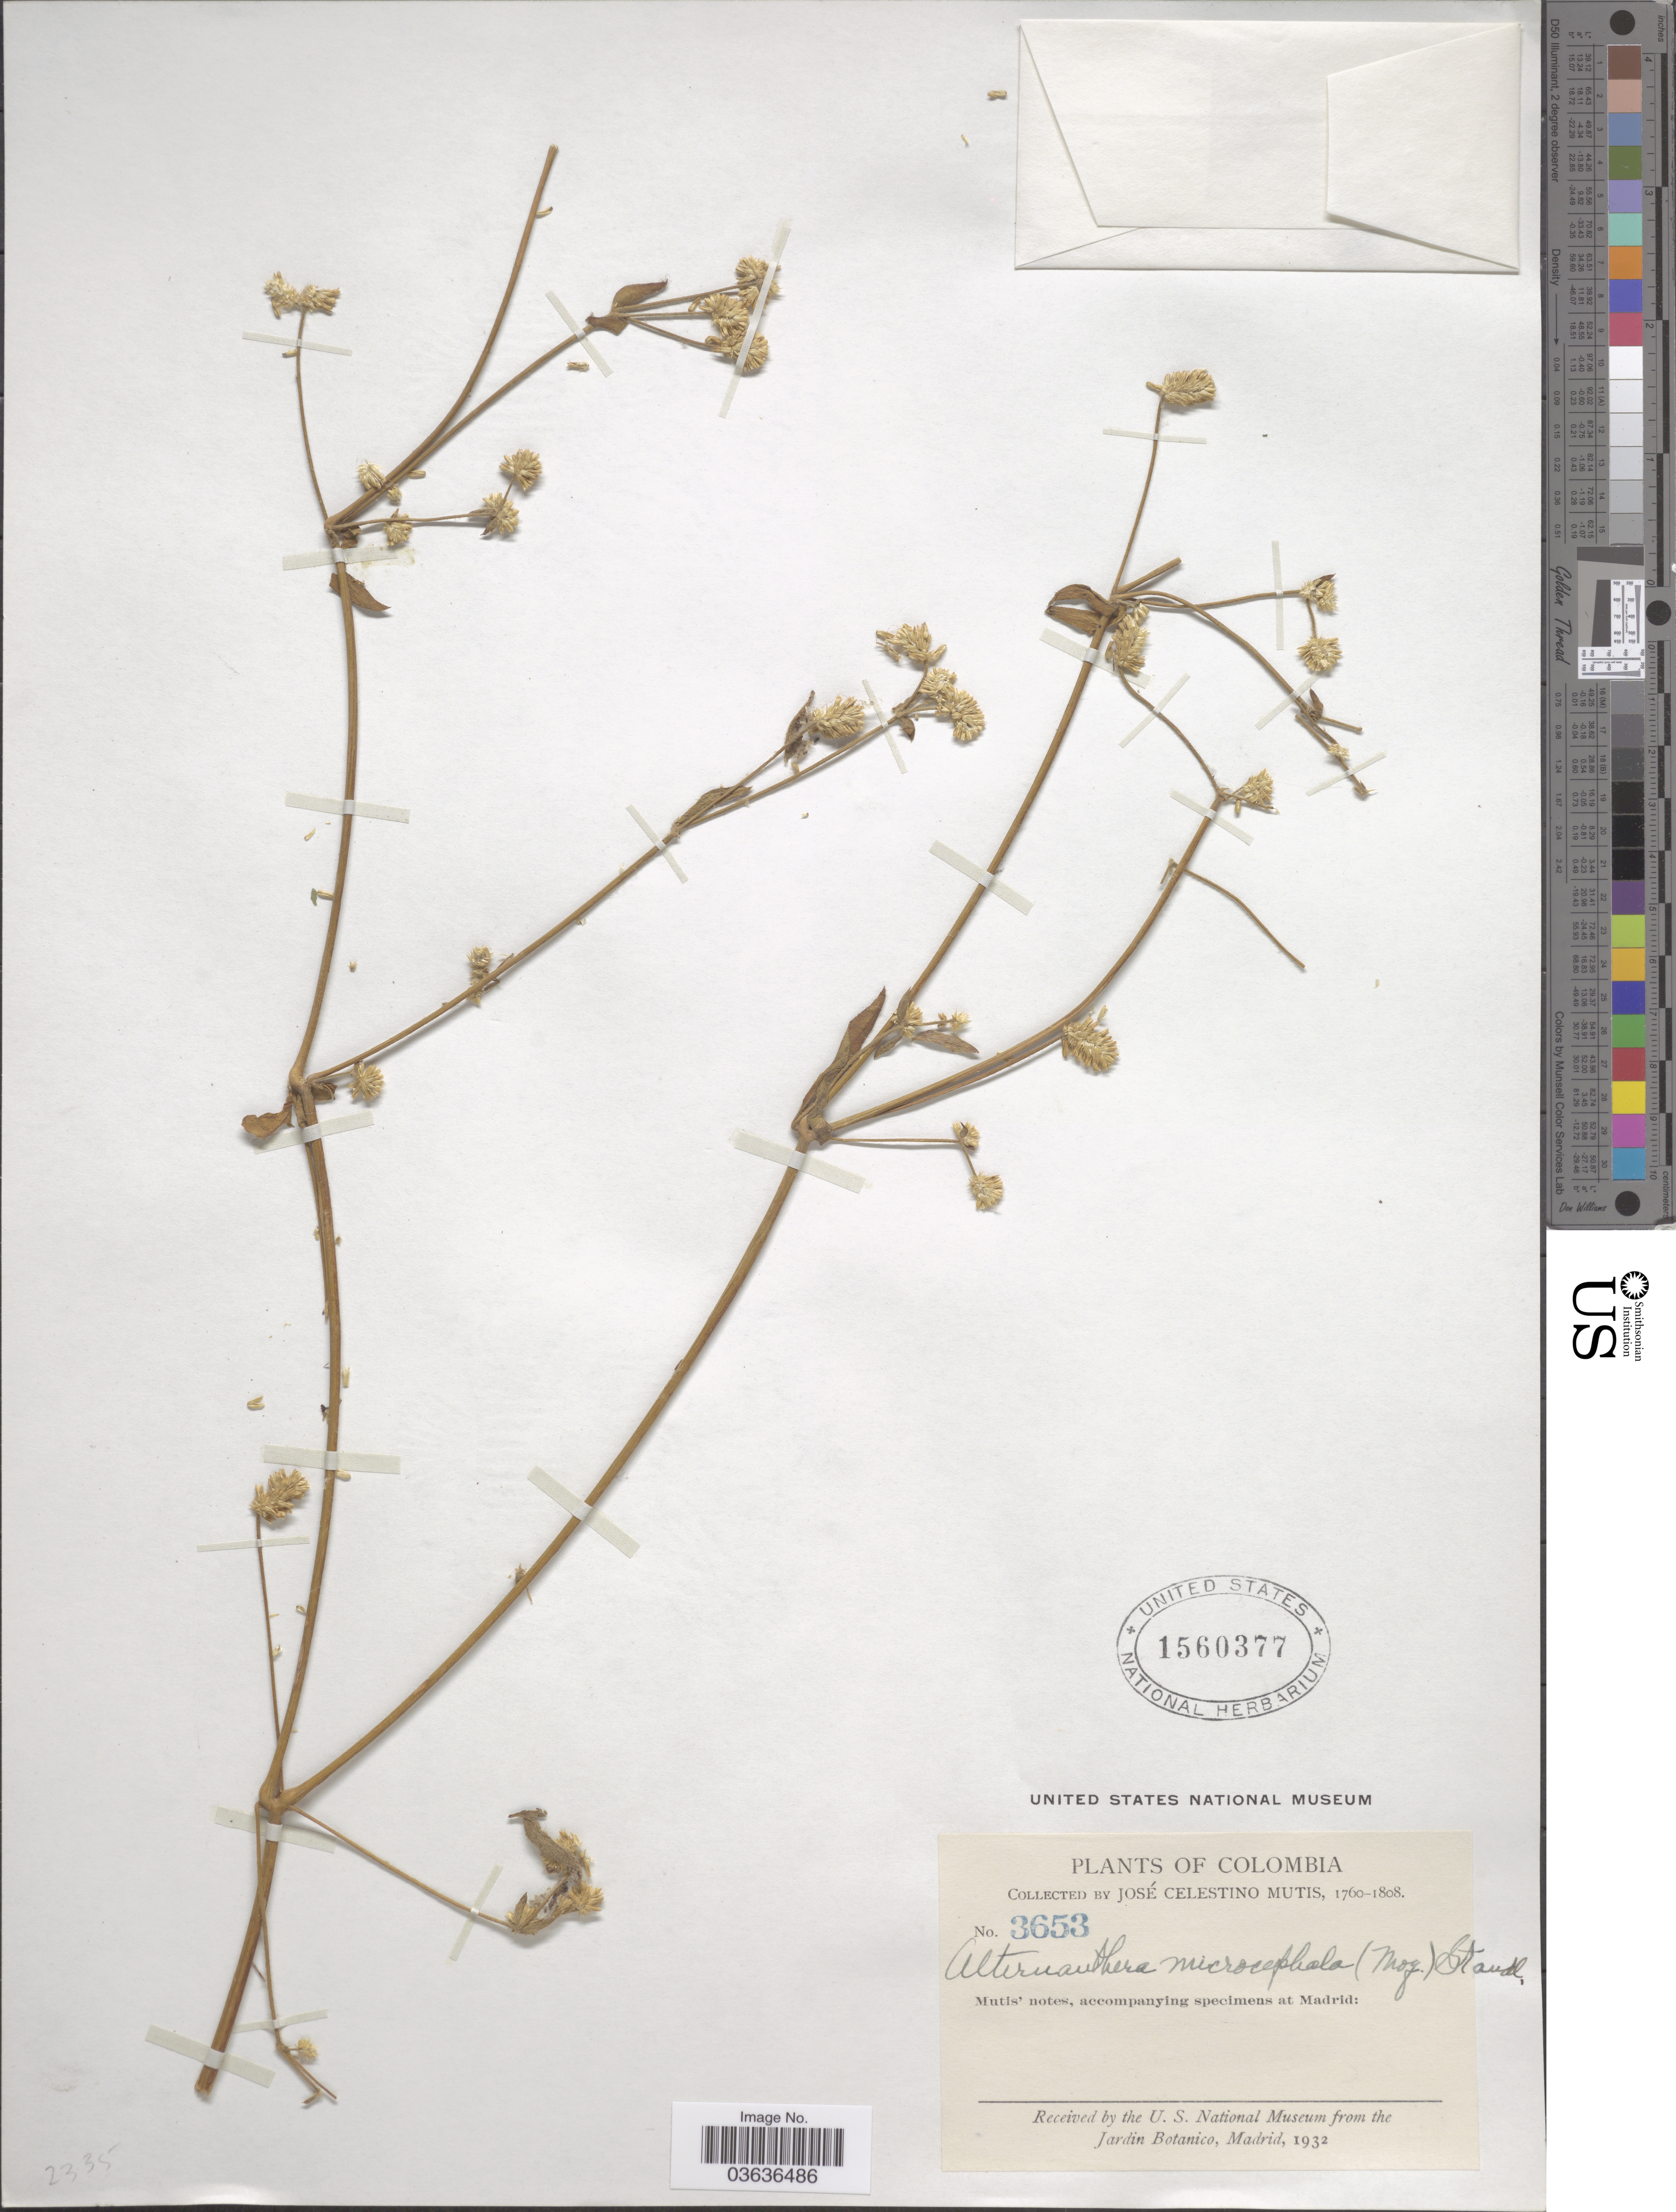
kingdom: Plantae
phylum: Tracheophyta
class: Magnoliopsida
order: Caryophyllales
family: Amaranthaceae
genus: Alternanthera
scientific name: Alternanthera microcephala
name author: (Moq.) Schinz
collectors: J. C. B. Mutis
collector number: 3653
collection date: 1760/1808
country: Colombia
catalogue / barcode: US 1560377